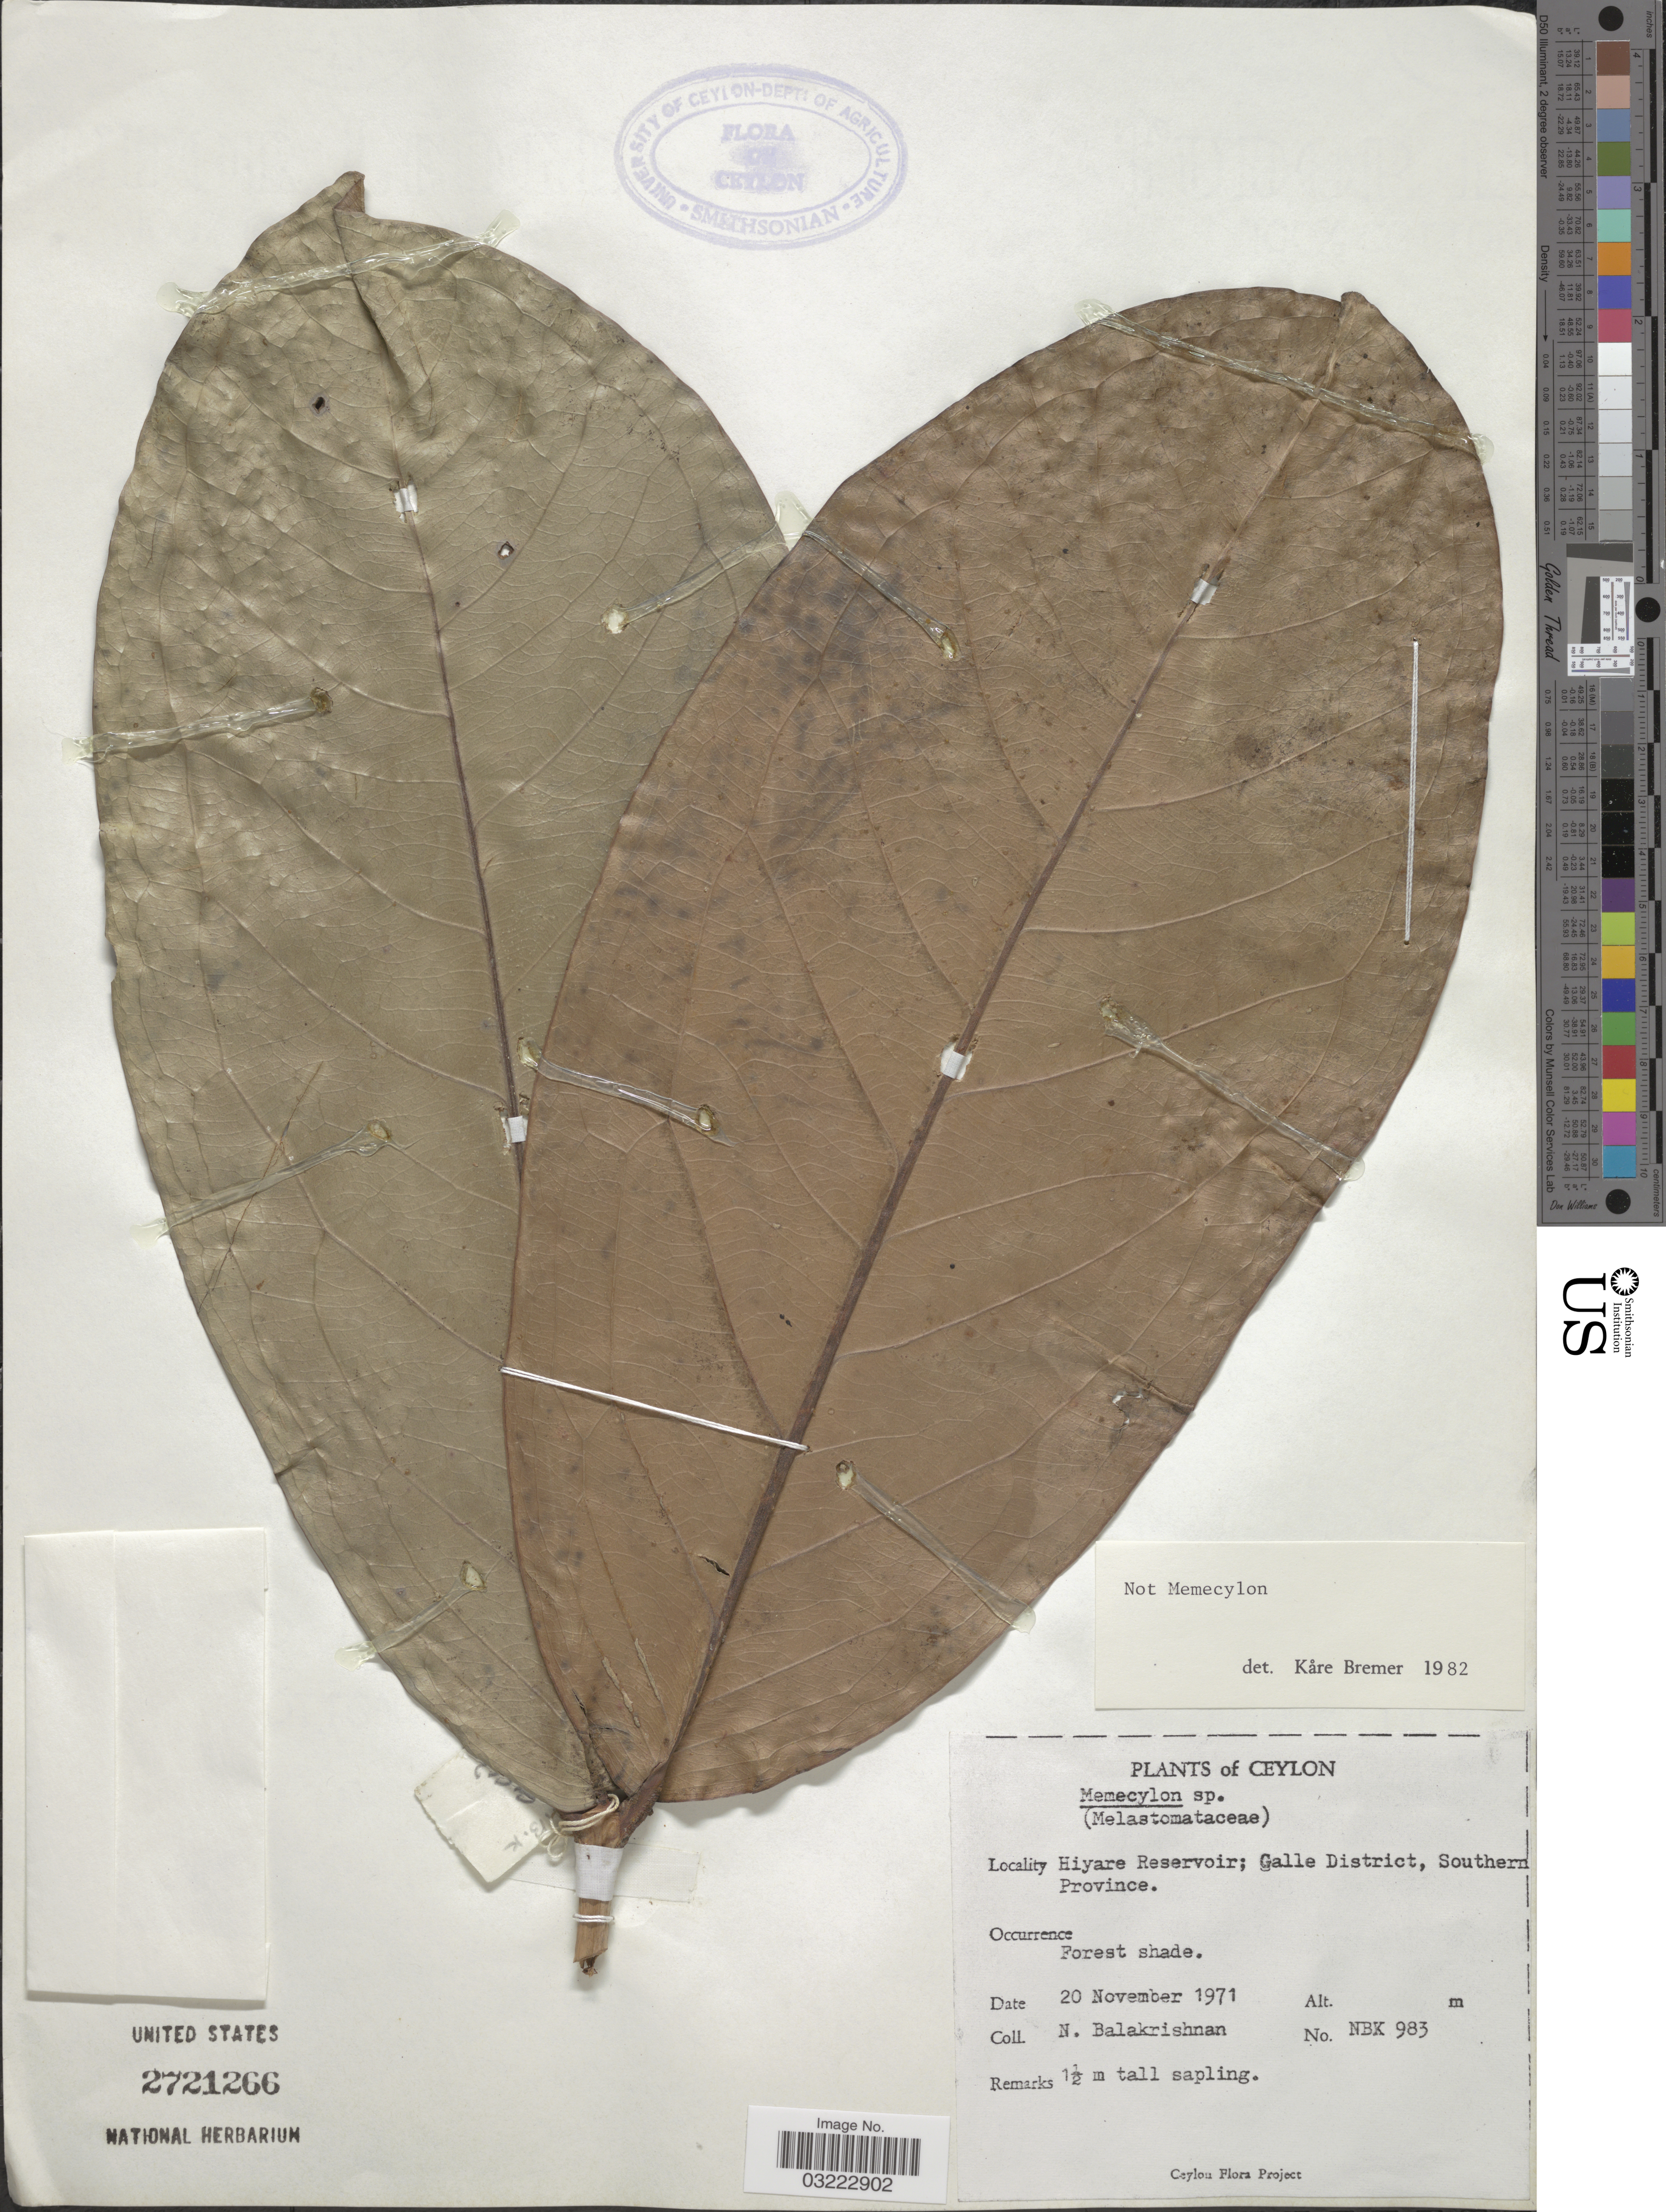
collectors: N. Balakrishnan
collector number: NBK 983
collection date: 1971-11-20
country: Sri Lanka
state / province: Southern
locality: Ceylon. Hiyare Reservoir; Galle District.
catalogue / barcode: US 2721266